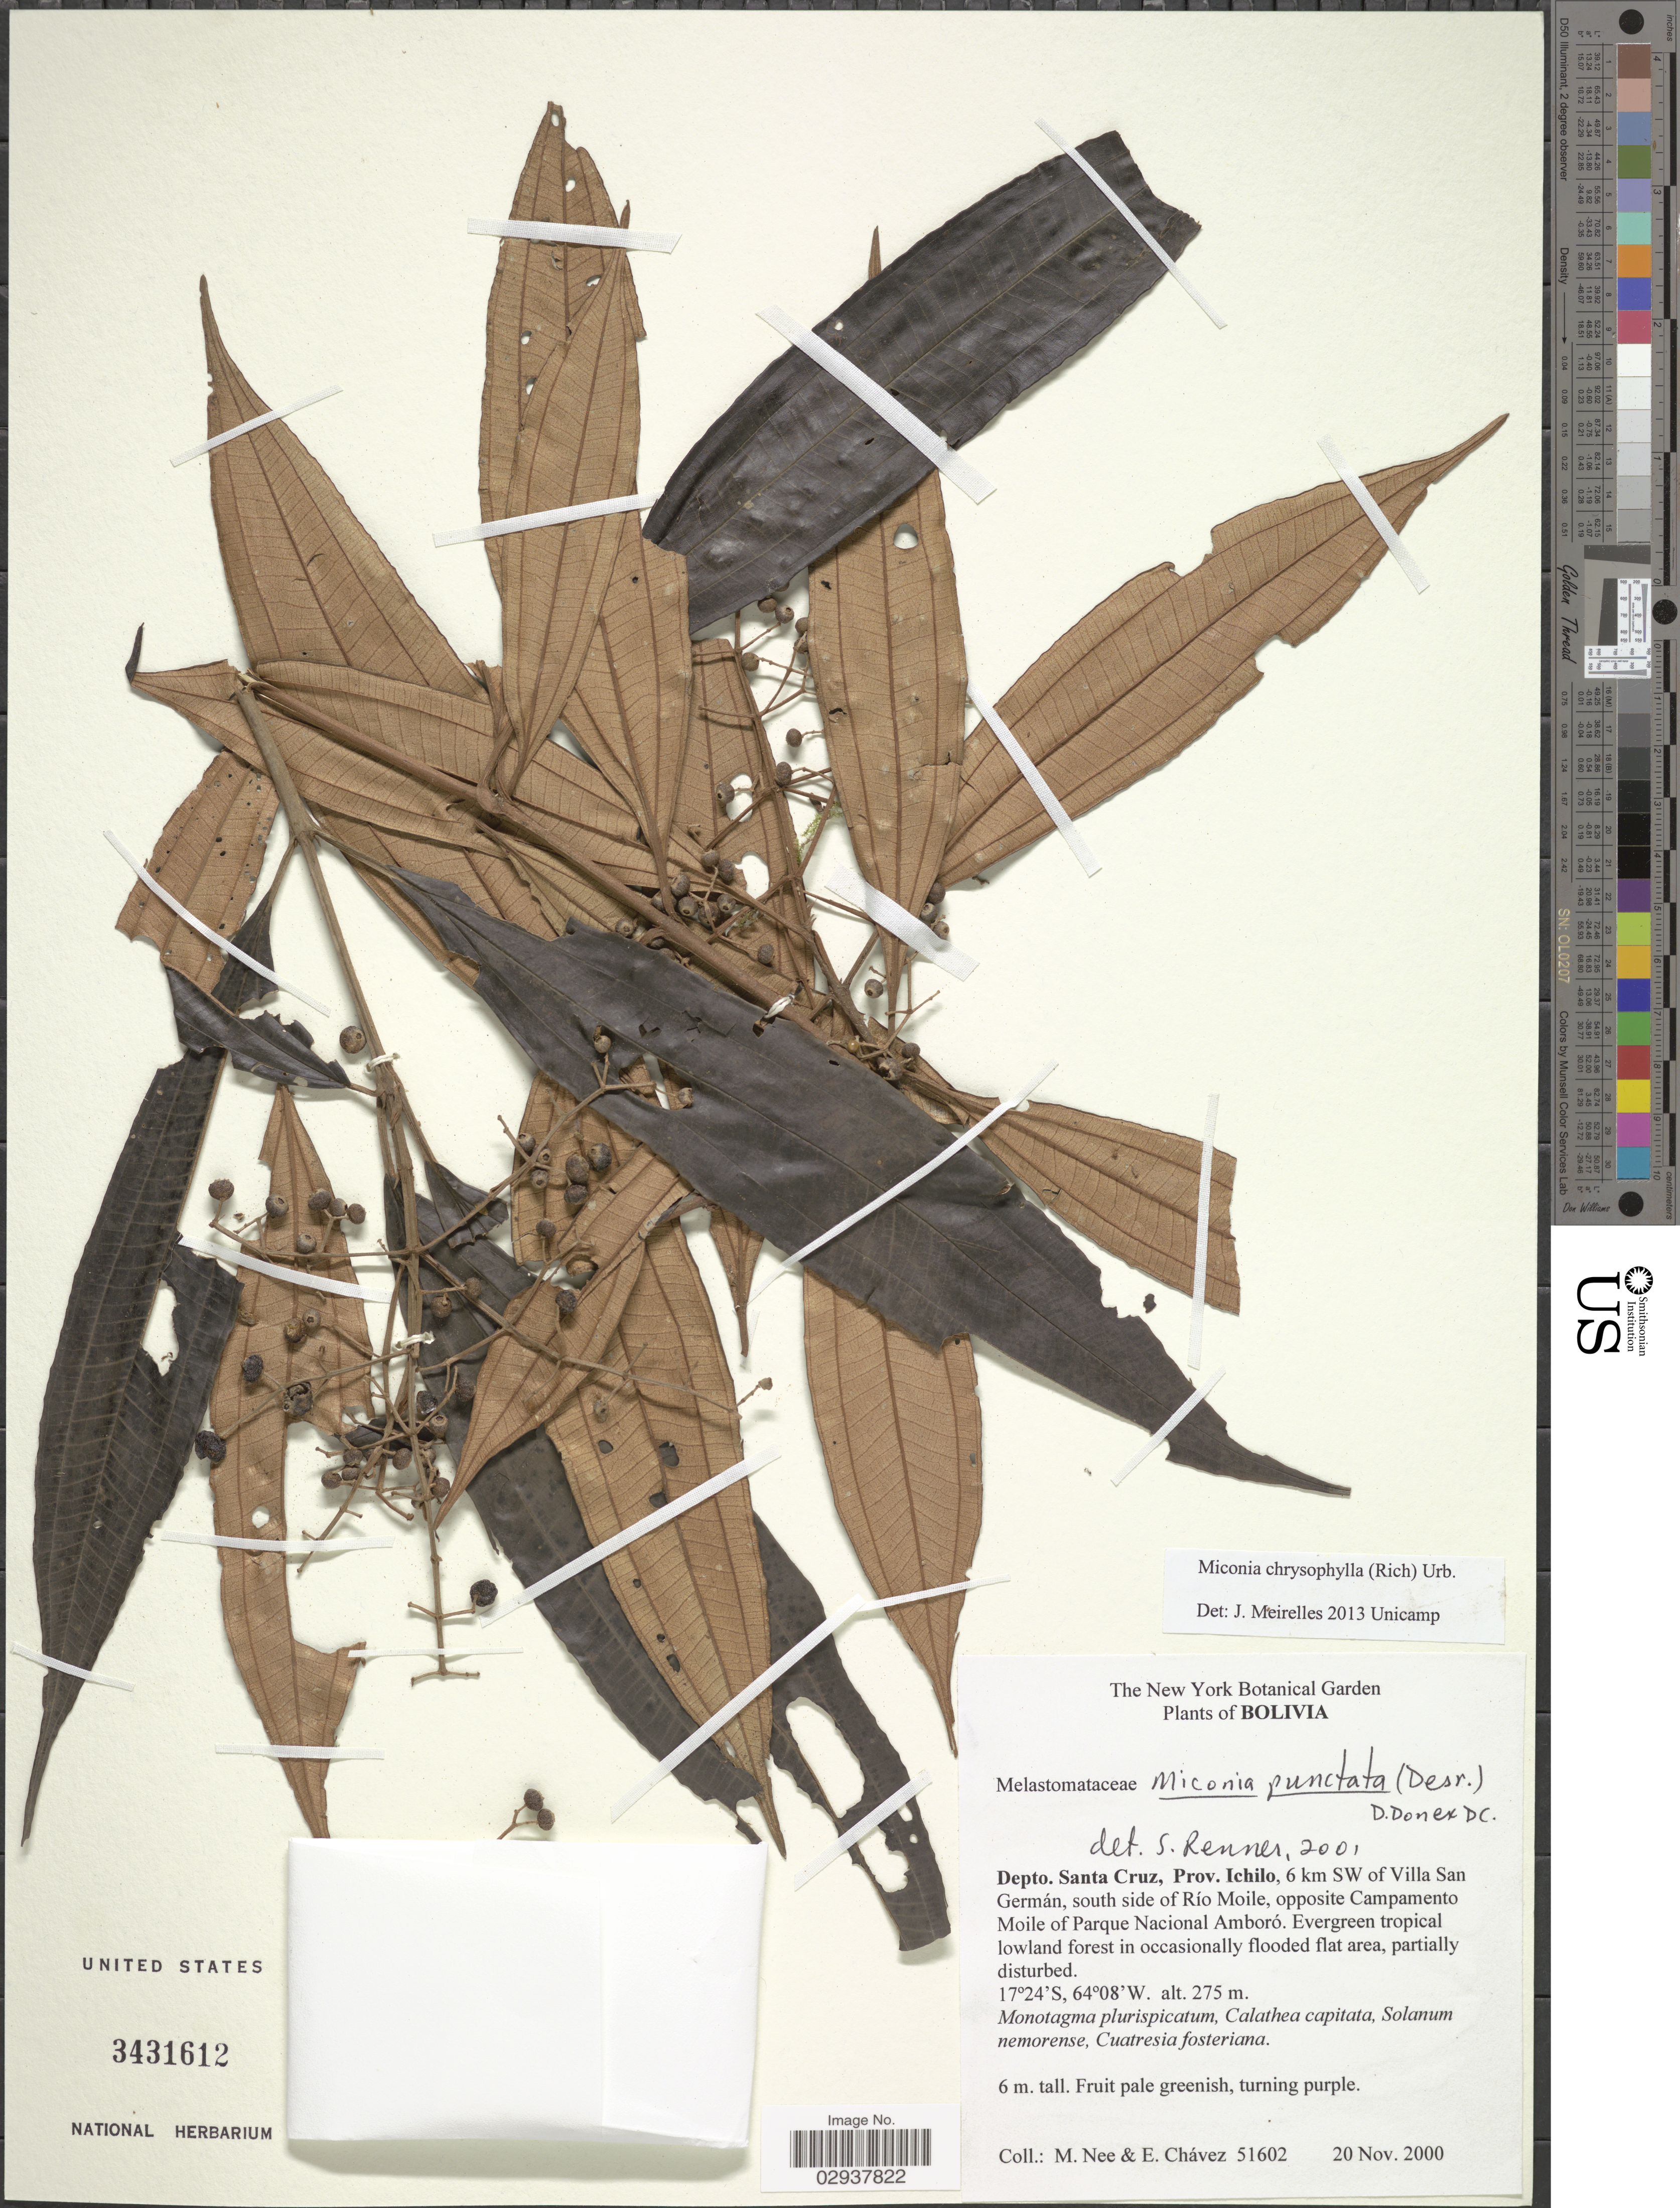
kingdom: Plantae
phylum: Tracheophyta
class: Magnoliopsida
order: Myrtales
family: Melastomataceae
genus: Miconia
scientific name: Miconia chrysophylla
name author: (Rich.) Urb.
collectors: M. Nee & E. Chávez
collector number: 51602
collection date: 2000-11-20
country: Bolivia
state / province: Santa Cruz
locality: Depto. Santa Cruz, Prov. Ichilo, 6 km SW of Villa San Germán, south side of Río Moile, opposite Campamento Moile of Parque Nacional Amboró.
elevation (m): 275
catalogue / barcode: US 3431612